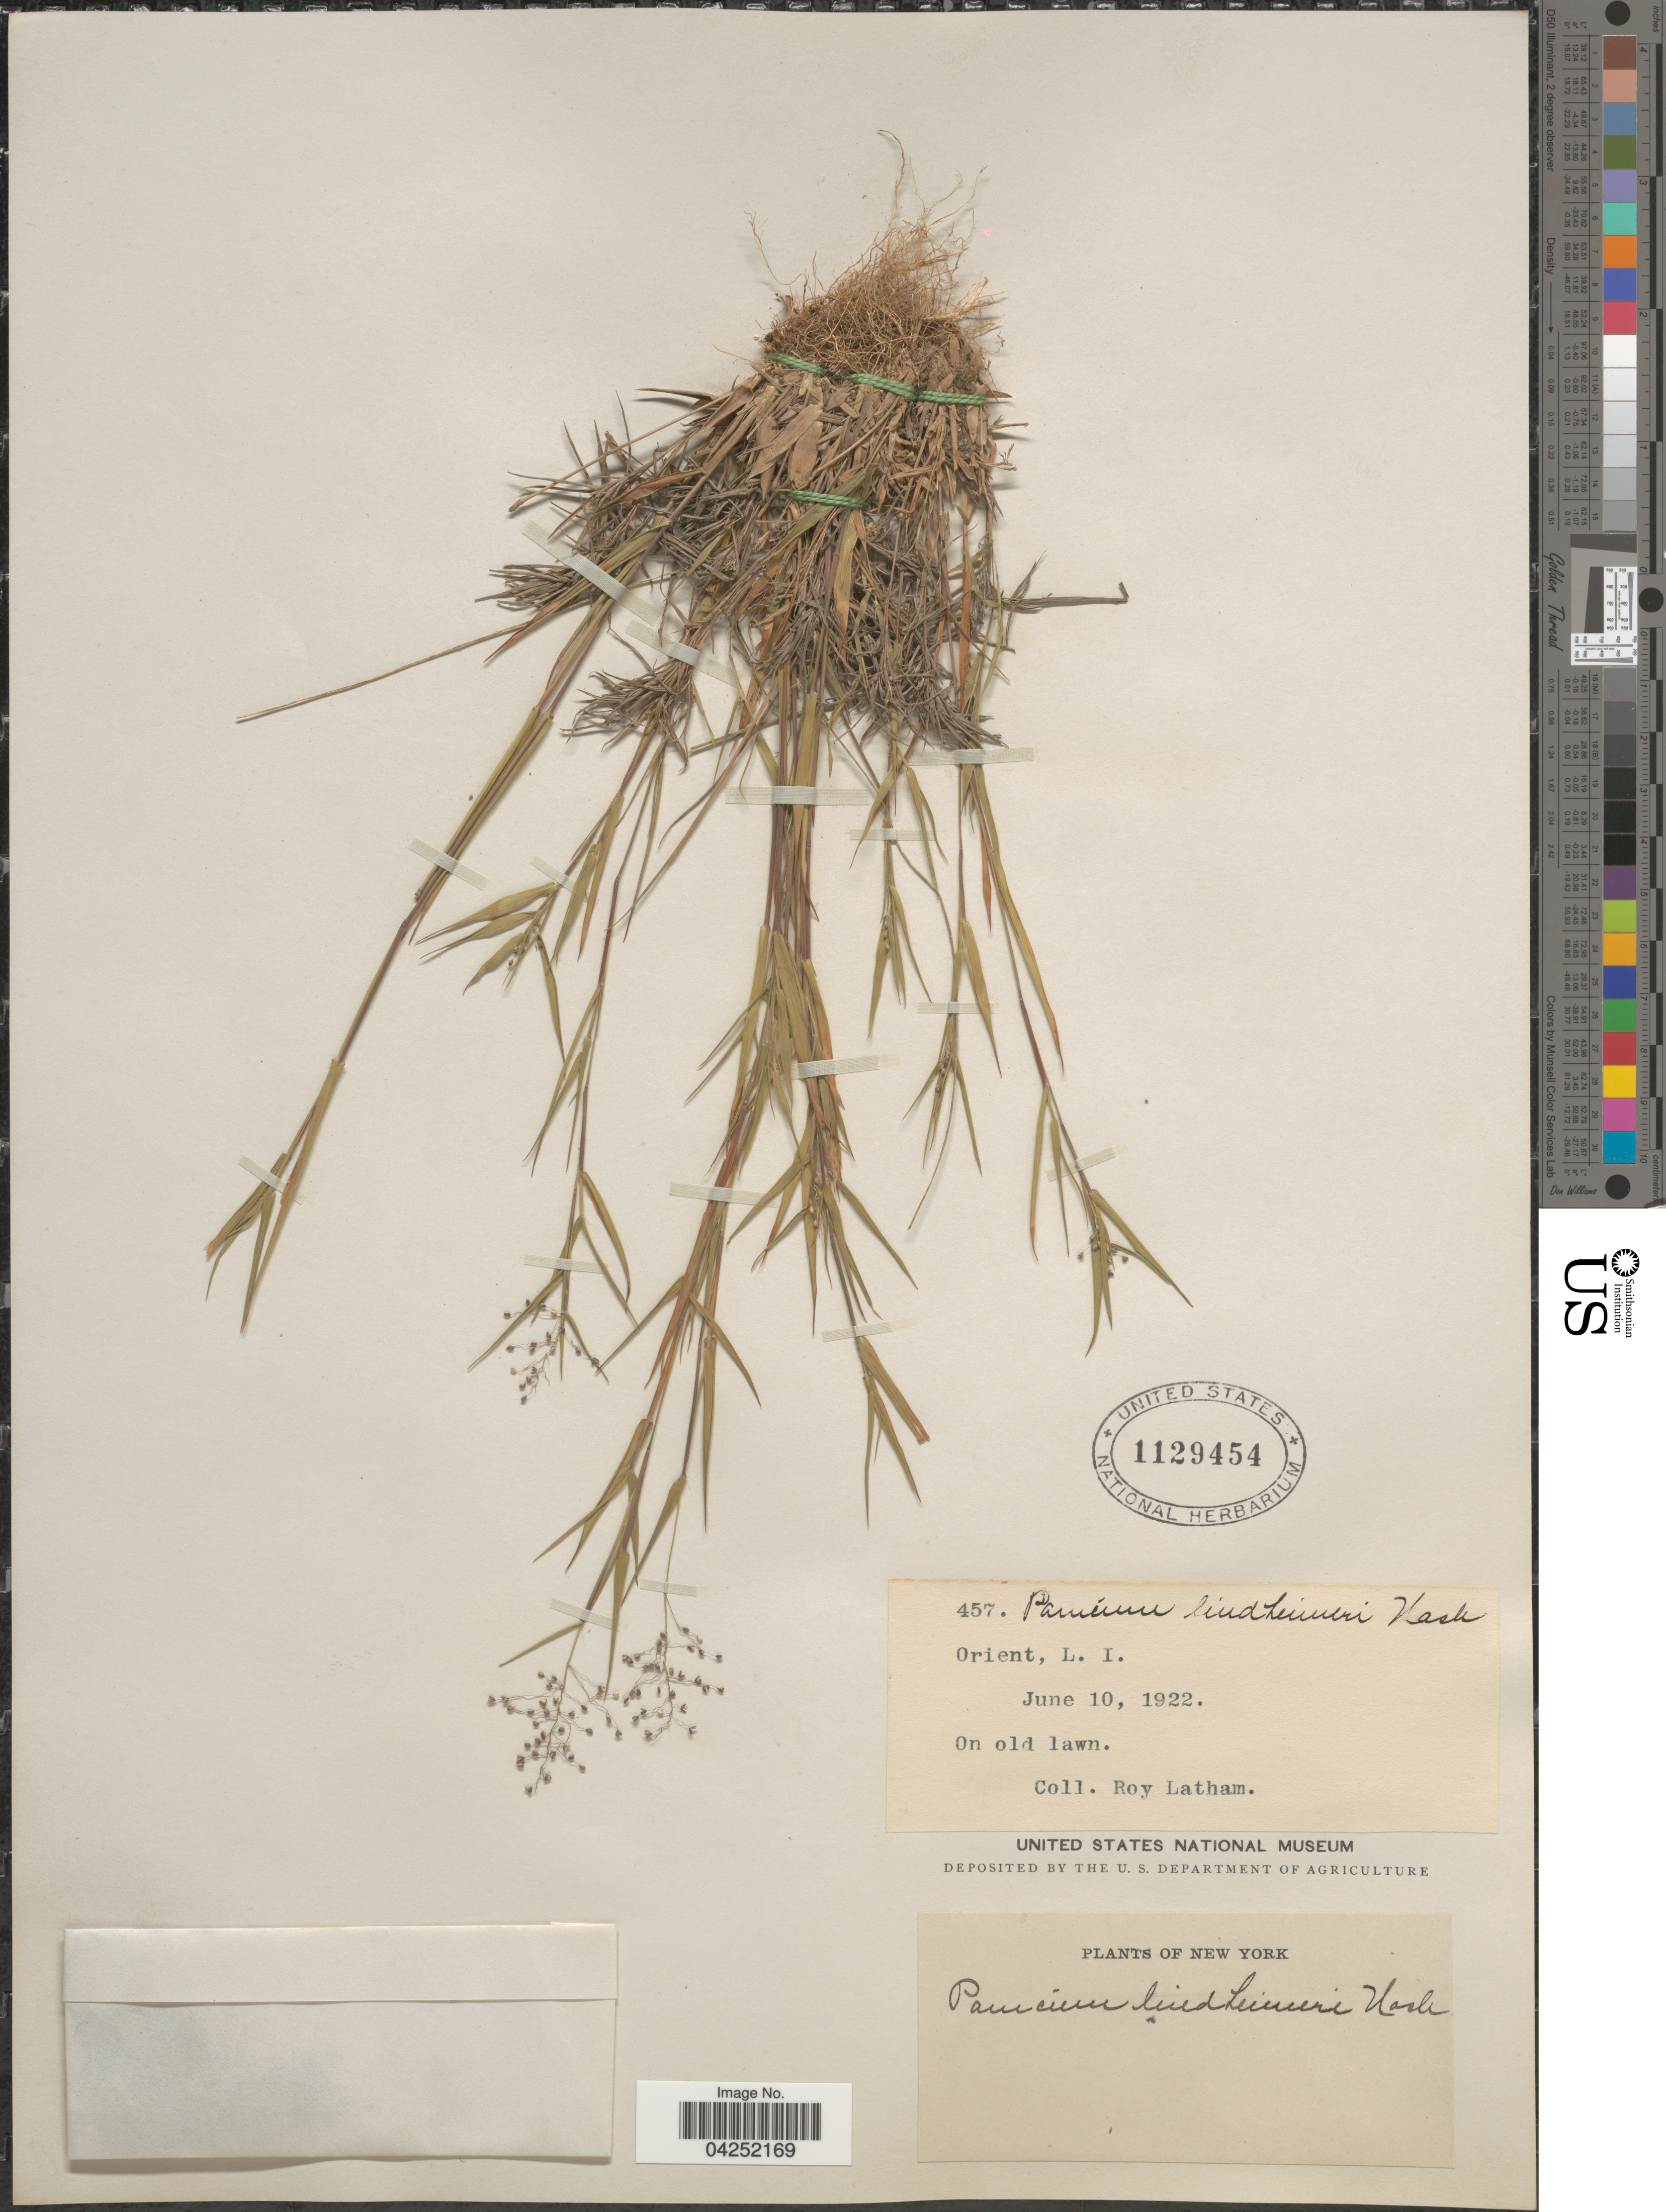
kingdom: Plantae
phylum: Tracheophyta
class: Liliopsida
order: Poales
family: Poaceae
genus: Dichanthelium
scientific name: Dichanthelium acuminatum var. lindheimeri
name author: (Nash) Gould & C.A. Clark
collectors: R. Latham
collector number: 457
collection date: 1922-06-10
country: United States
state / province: New York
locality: Orient, L.I. On old lawn.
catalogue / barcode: US 1129454